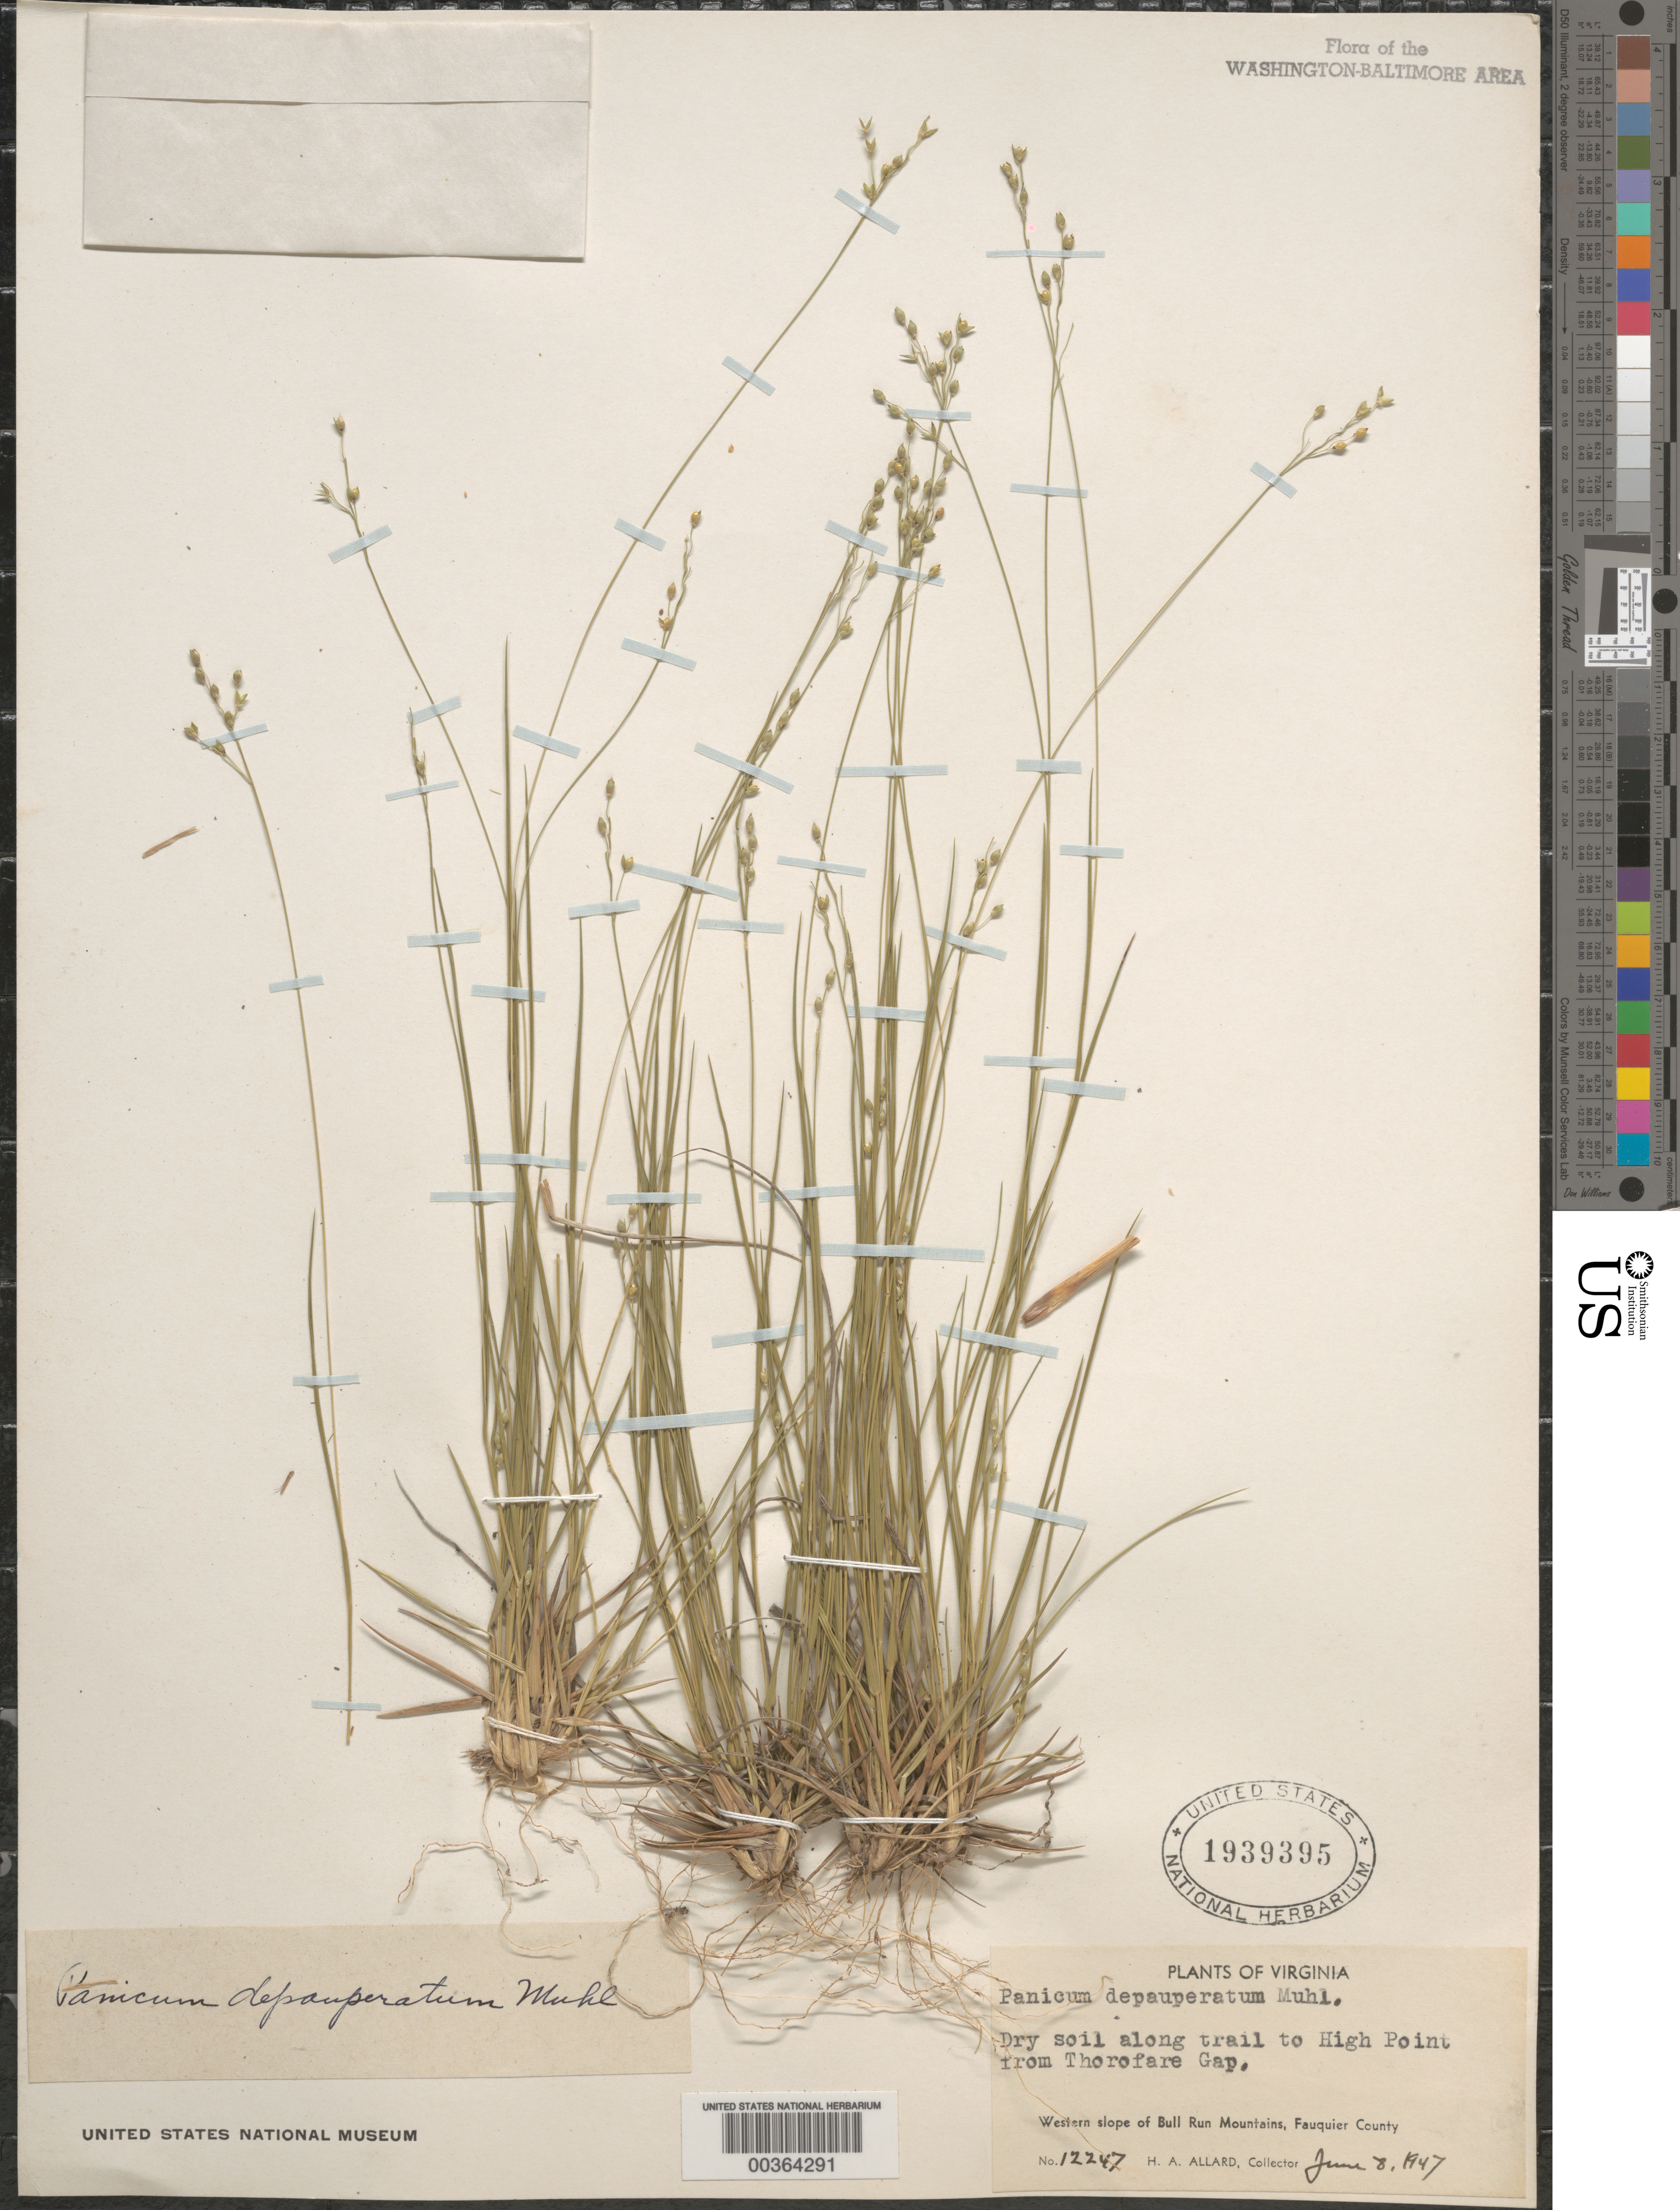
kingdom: Plantae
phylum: Tracheophyta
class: Liliopsida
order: Poales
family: Poaceae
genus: Dichanthelium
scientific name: Dichanthelium depauperatum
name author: (Muhl.) Gould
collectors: H. A. Allard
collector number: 12247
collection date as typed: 08 Jun 1947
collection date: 1947-06-08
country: United States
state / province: Virginia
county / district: Fauquier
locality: High Point from Thorofare Gap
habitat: Dry soil along trail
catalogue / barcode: US 1939395